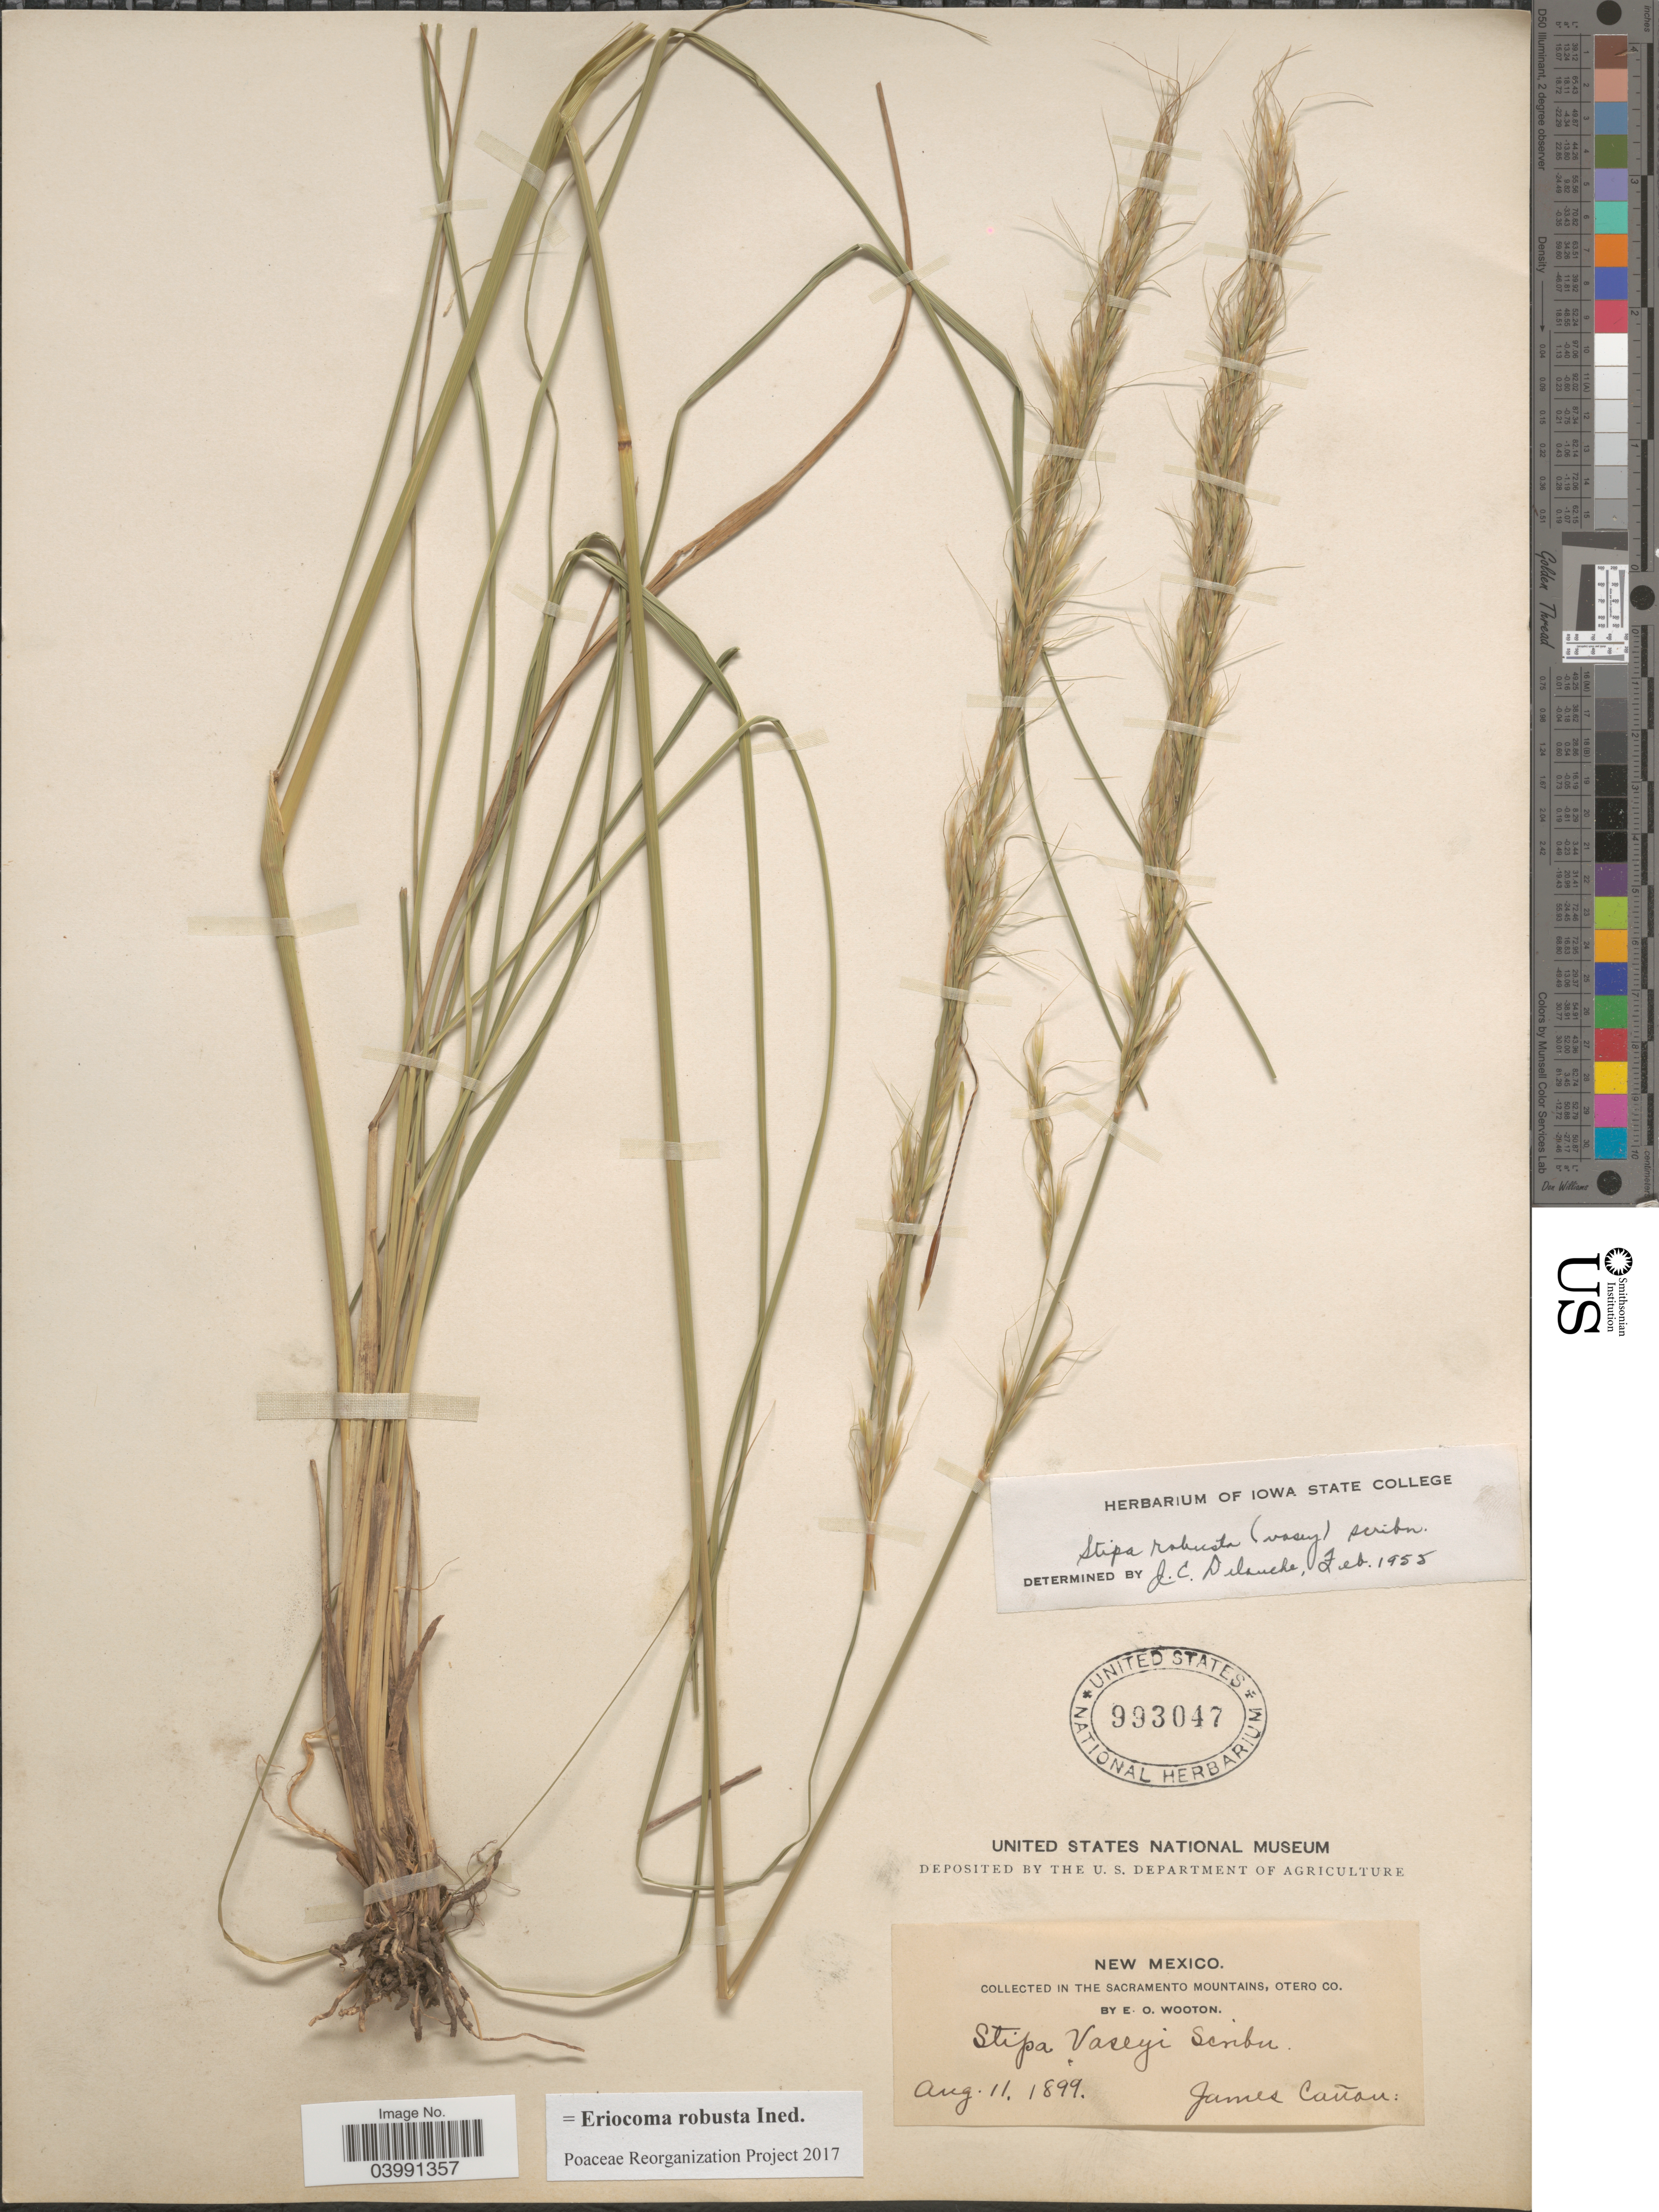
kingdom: Plantae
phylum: Tracheophyta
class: Liliopsida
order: Poales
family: Poaceae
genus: Eriocoma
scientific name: Eriocoma robusta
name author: (Vasey) Romasch.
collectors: E. O. Wooton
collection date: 1899-08-11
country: United States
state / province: New Mexico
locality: In the Sacramento Mountains, Otero Co. James Cañon.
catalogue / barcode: US 993047